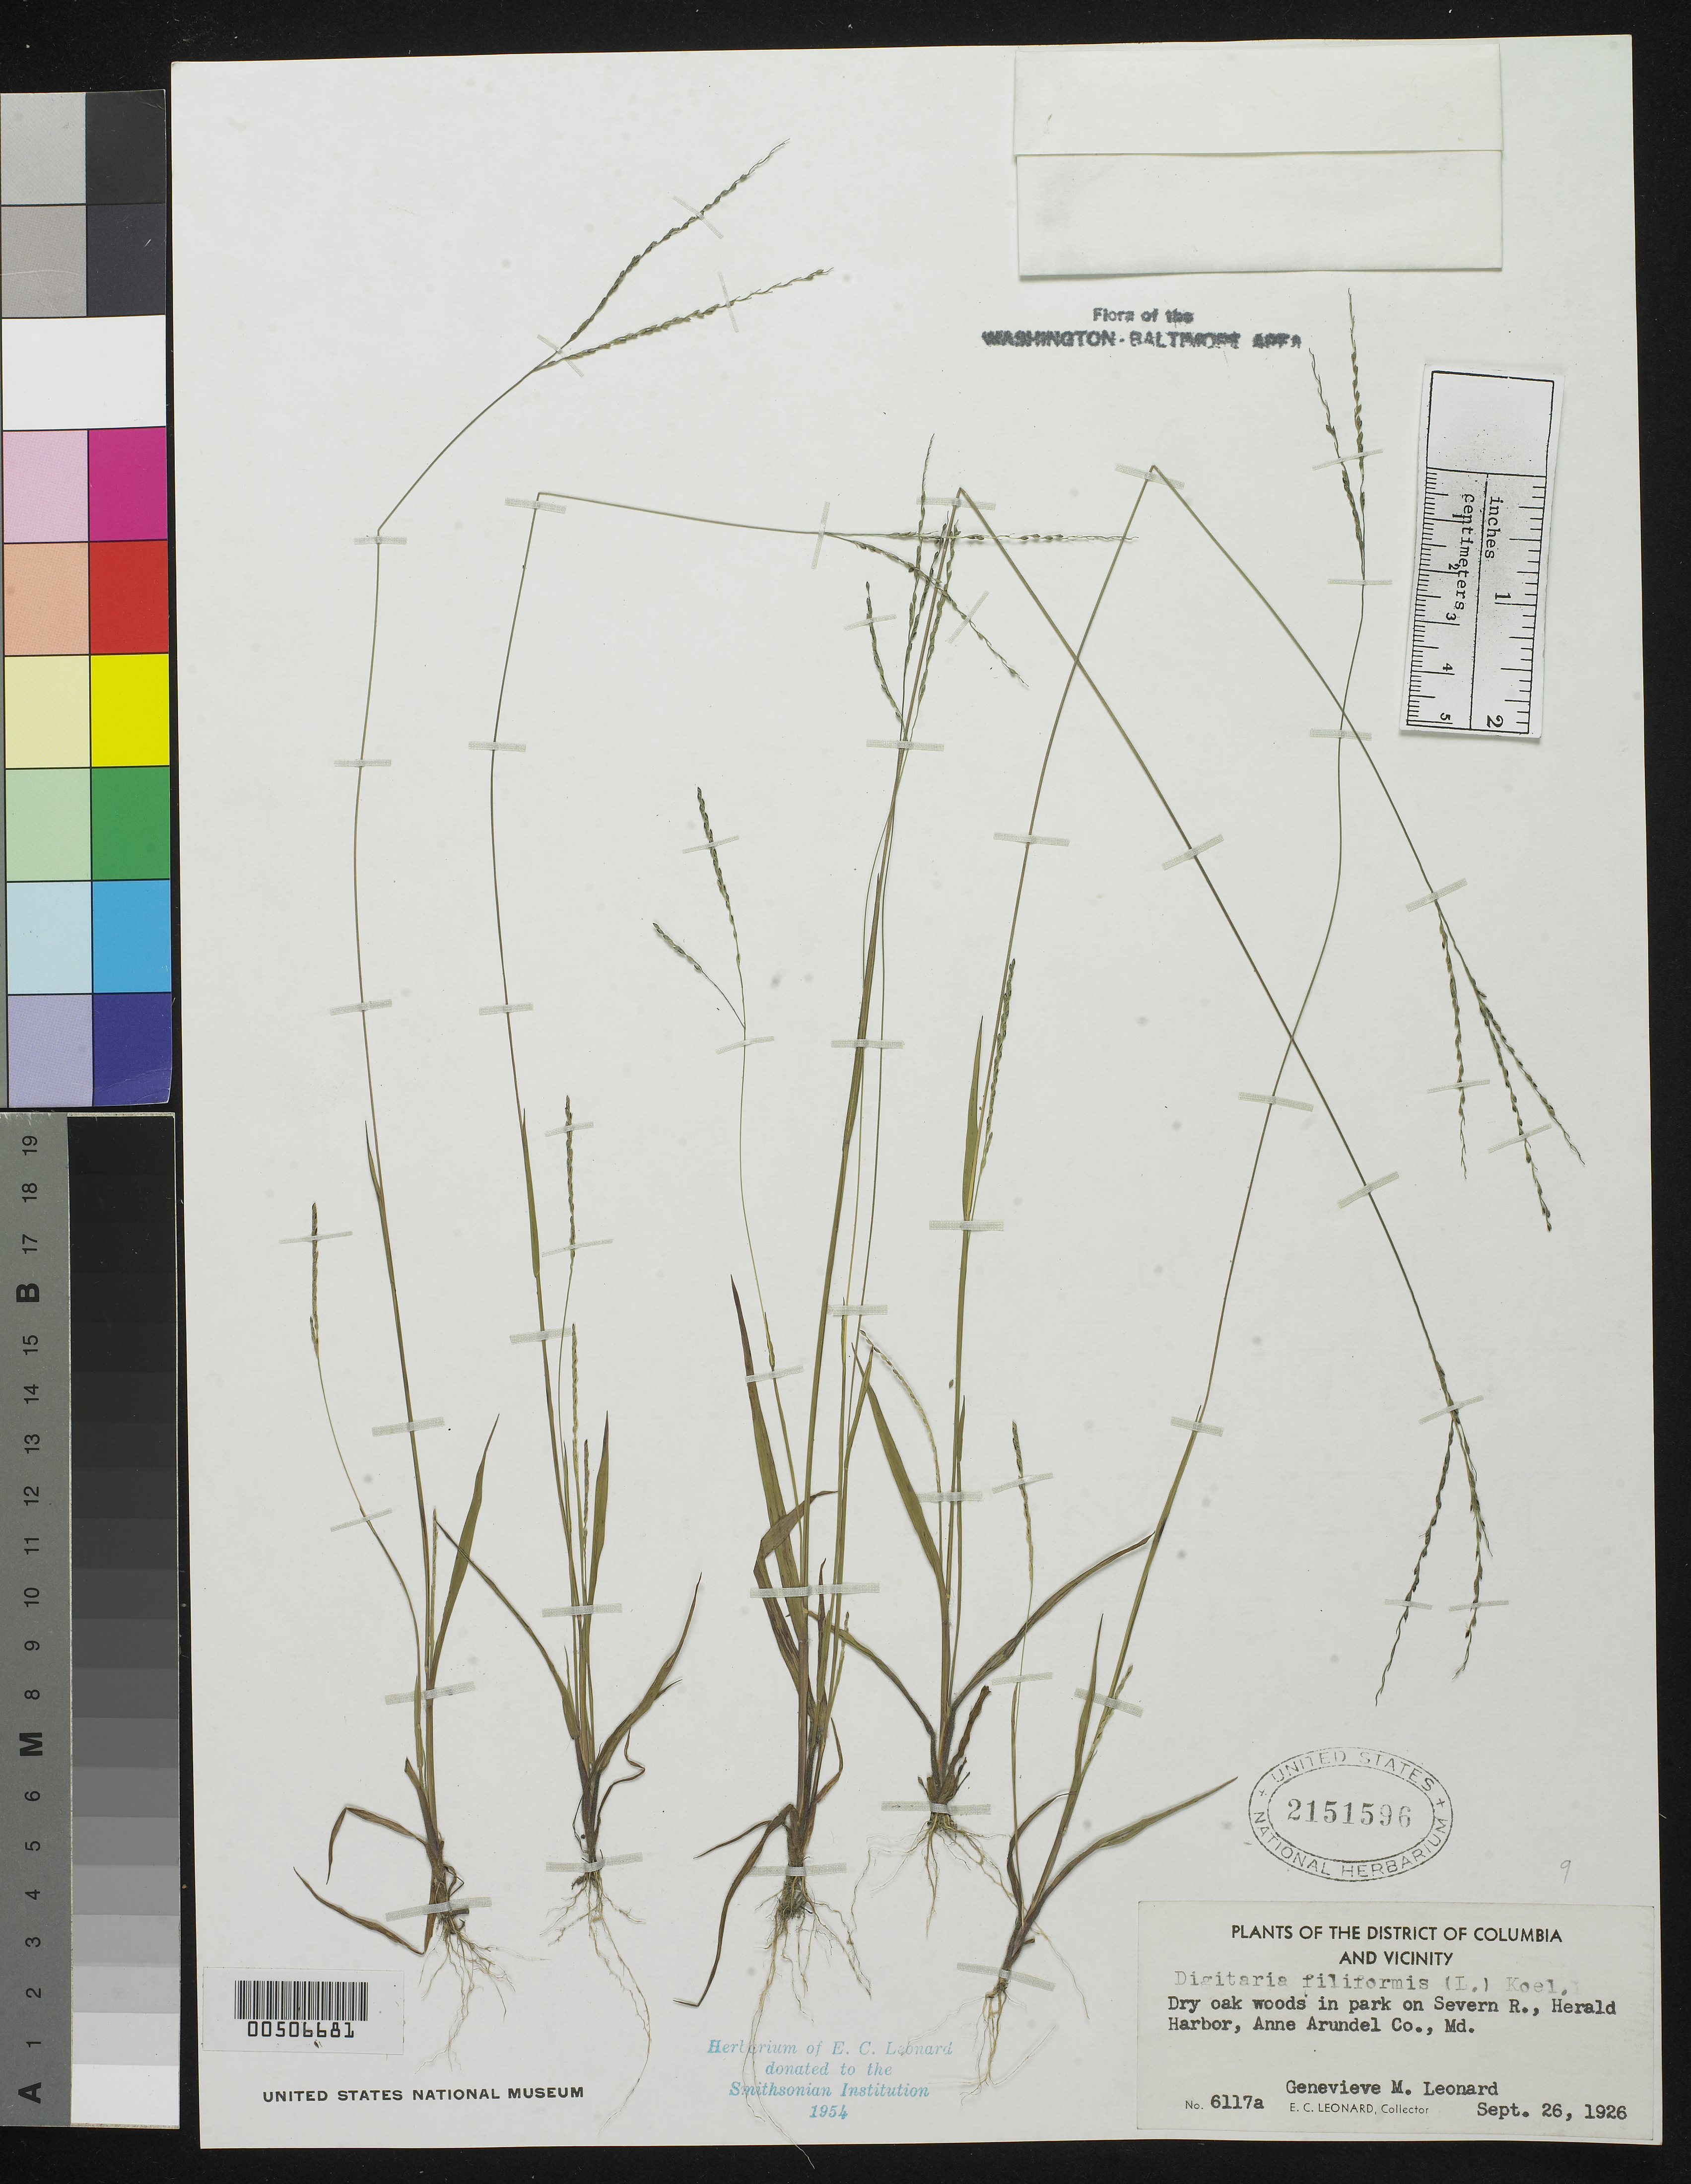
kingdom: Plantae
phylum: Tracheophyta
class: Liliopsida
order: Poales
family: Poaceae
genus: Digitaria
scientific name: Digitaria filiformis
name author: (L.) Koeler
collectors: E. C. Leonard & G. M. Leonard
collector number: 6117A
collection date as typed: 26 Sep 1926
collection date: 1926-09-26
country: United States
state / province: Maryland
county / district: Anne Arundel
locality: On the Severn River, Herald Harbor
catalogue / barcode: US 2151596